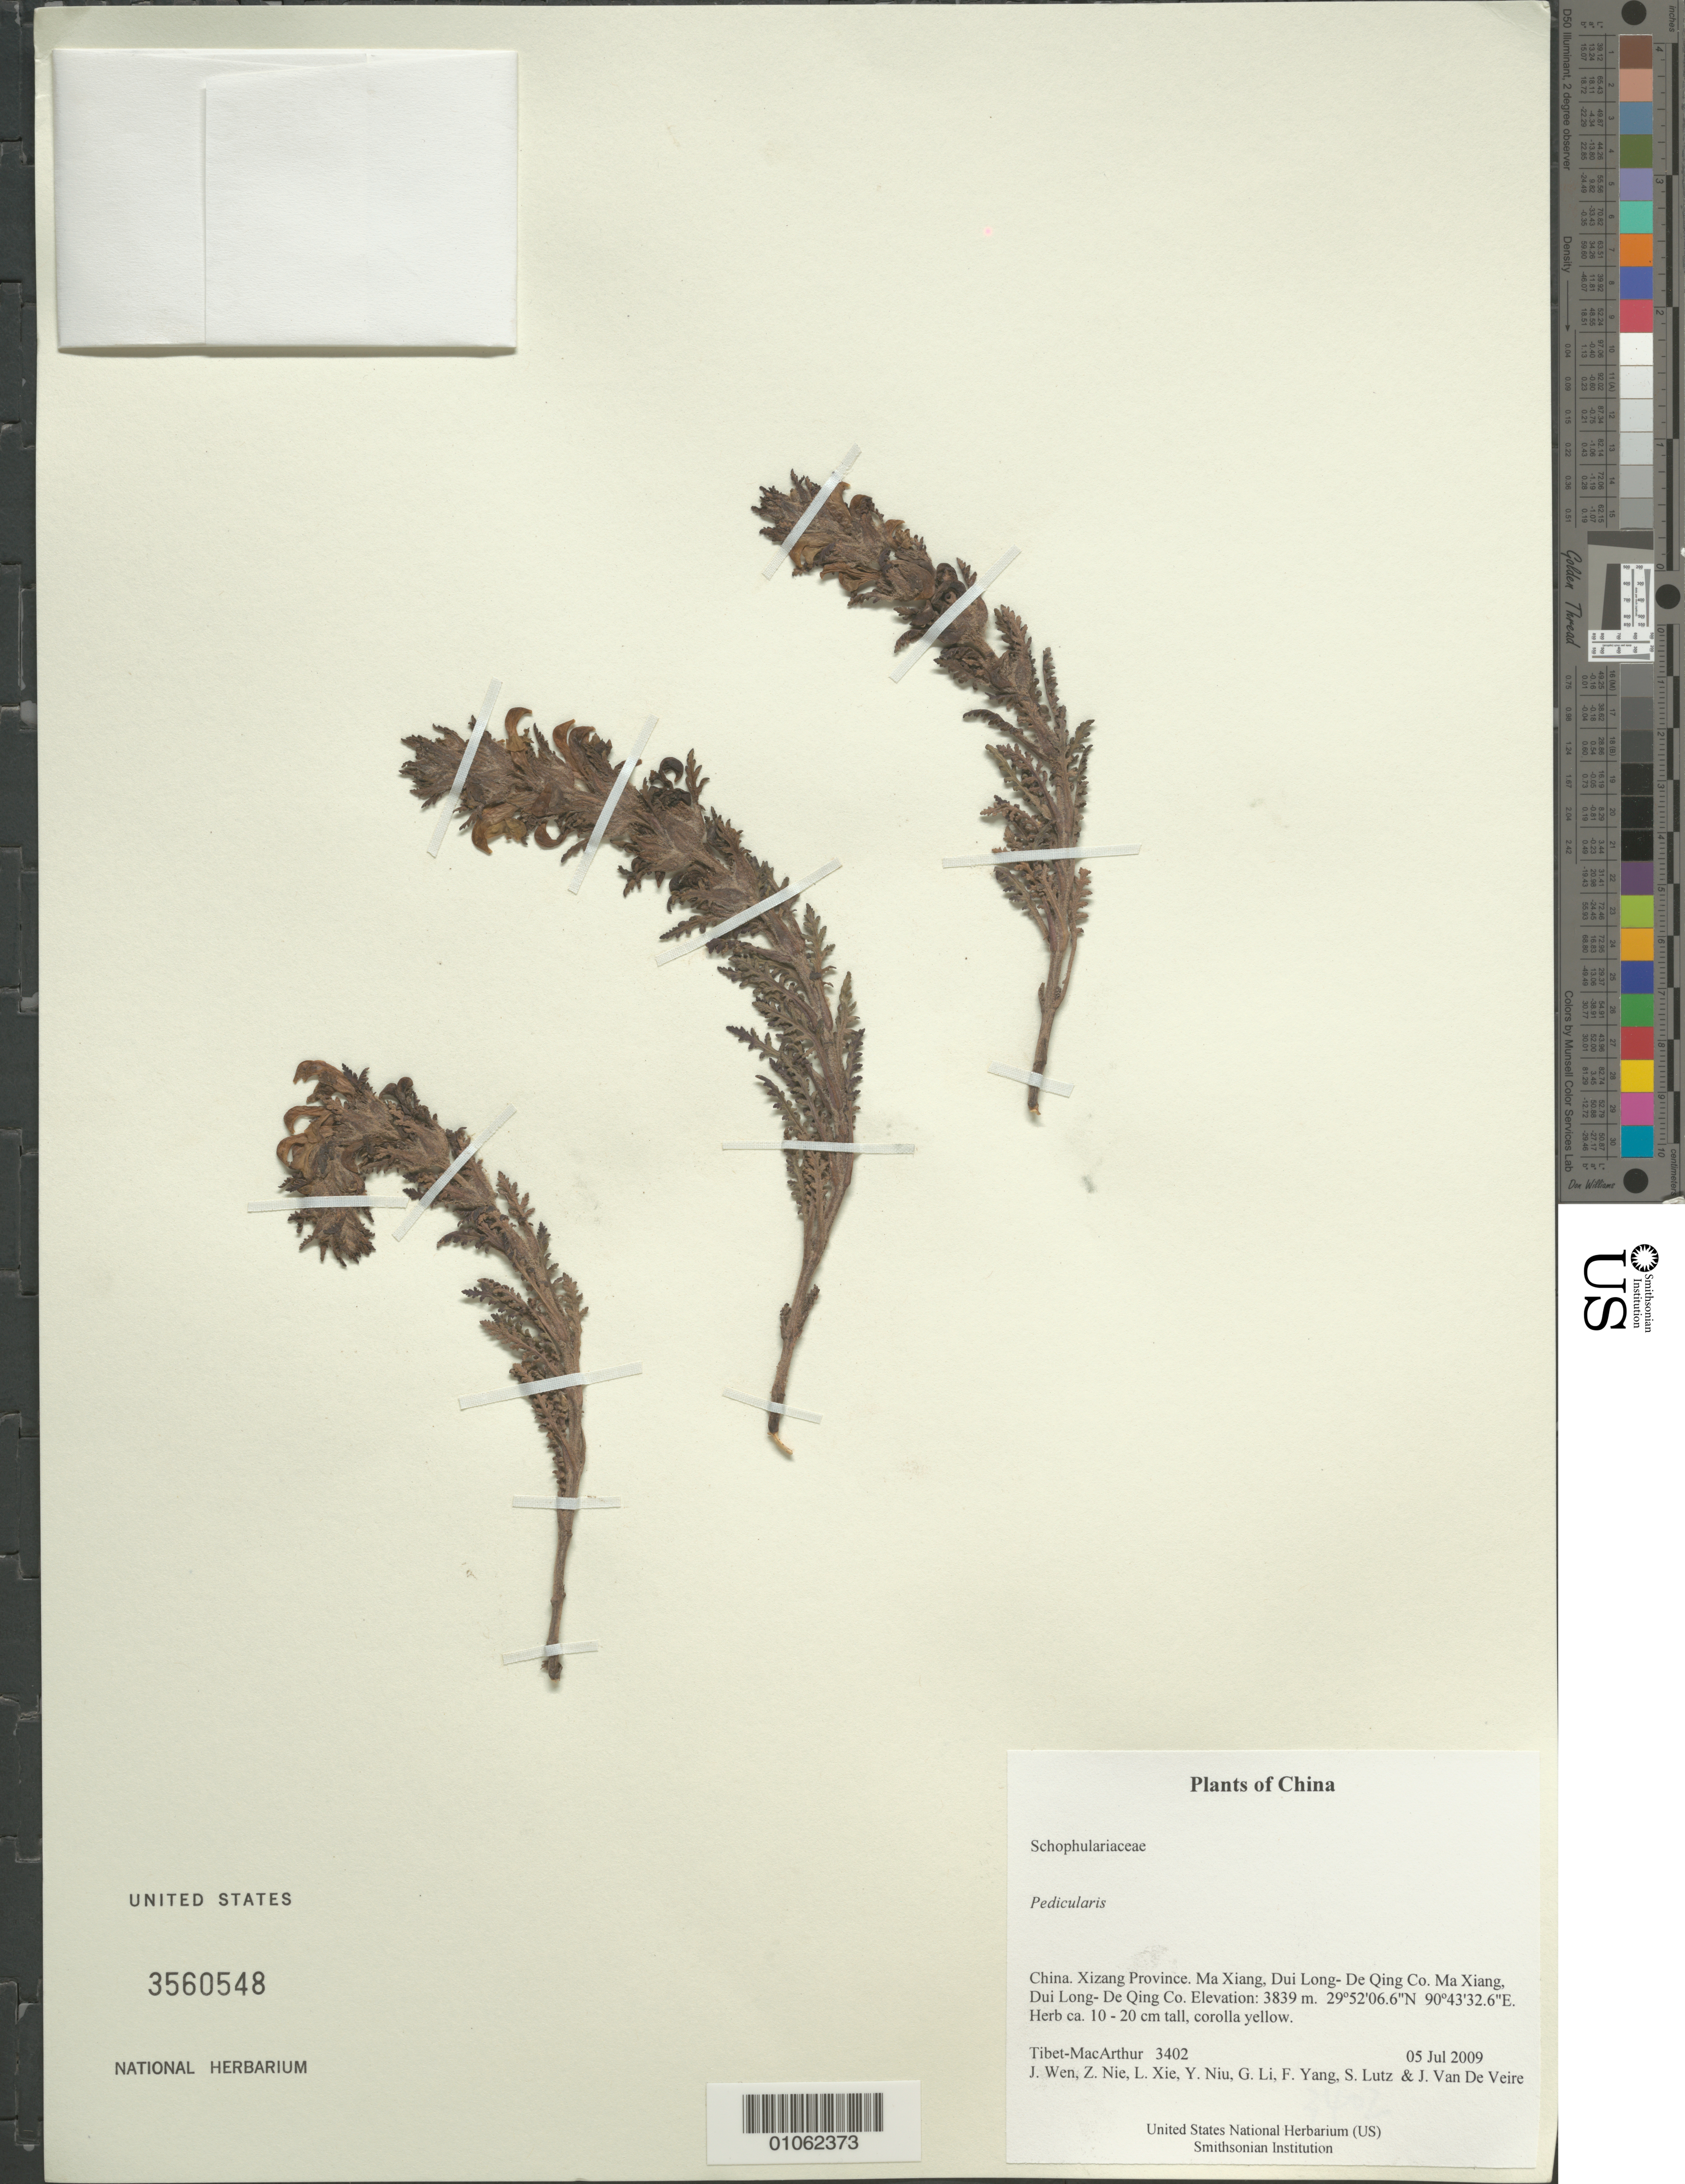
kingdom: Plantae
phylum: Tracheophyta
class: Magnoliopsida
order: Lamiales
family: Orobanchaceae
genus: Pedicularis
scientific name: Pedicularis sp.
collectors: Tibet-MacArthur, J. Wen, Z. Nie, L. Xie, Y. Niu, G. Li, F. Yang, S. Lutz & J. Van De Veire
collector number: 3402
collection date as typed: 05 Jul 2009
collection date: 2009-07-05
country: China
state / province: Xizang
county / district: Ma Xiang, Dui Long- De Qing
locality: Ma Xiang, Dui Long- De Qing Co.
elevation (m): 3839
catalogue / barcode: US 3560548